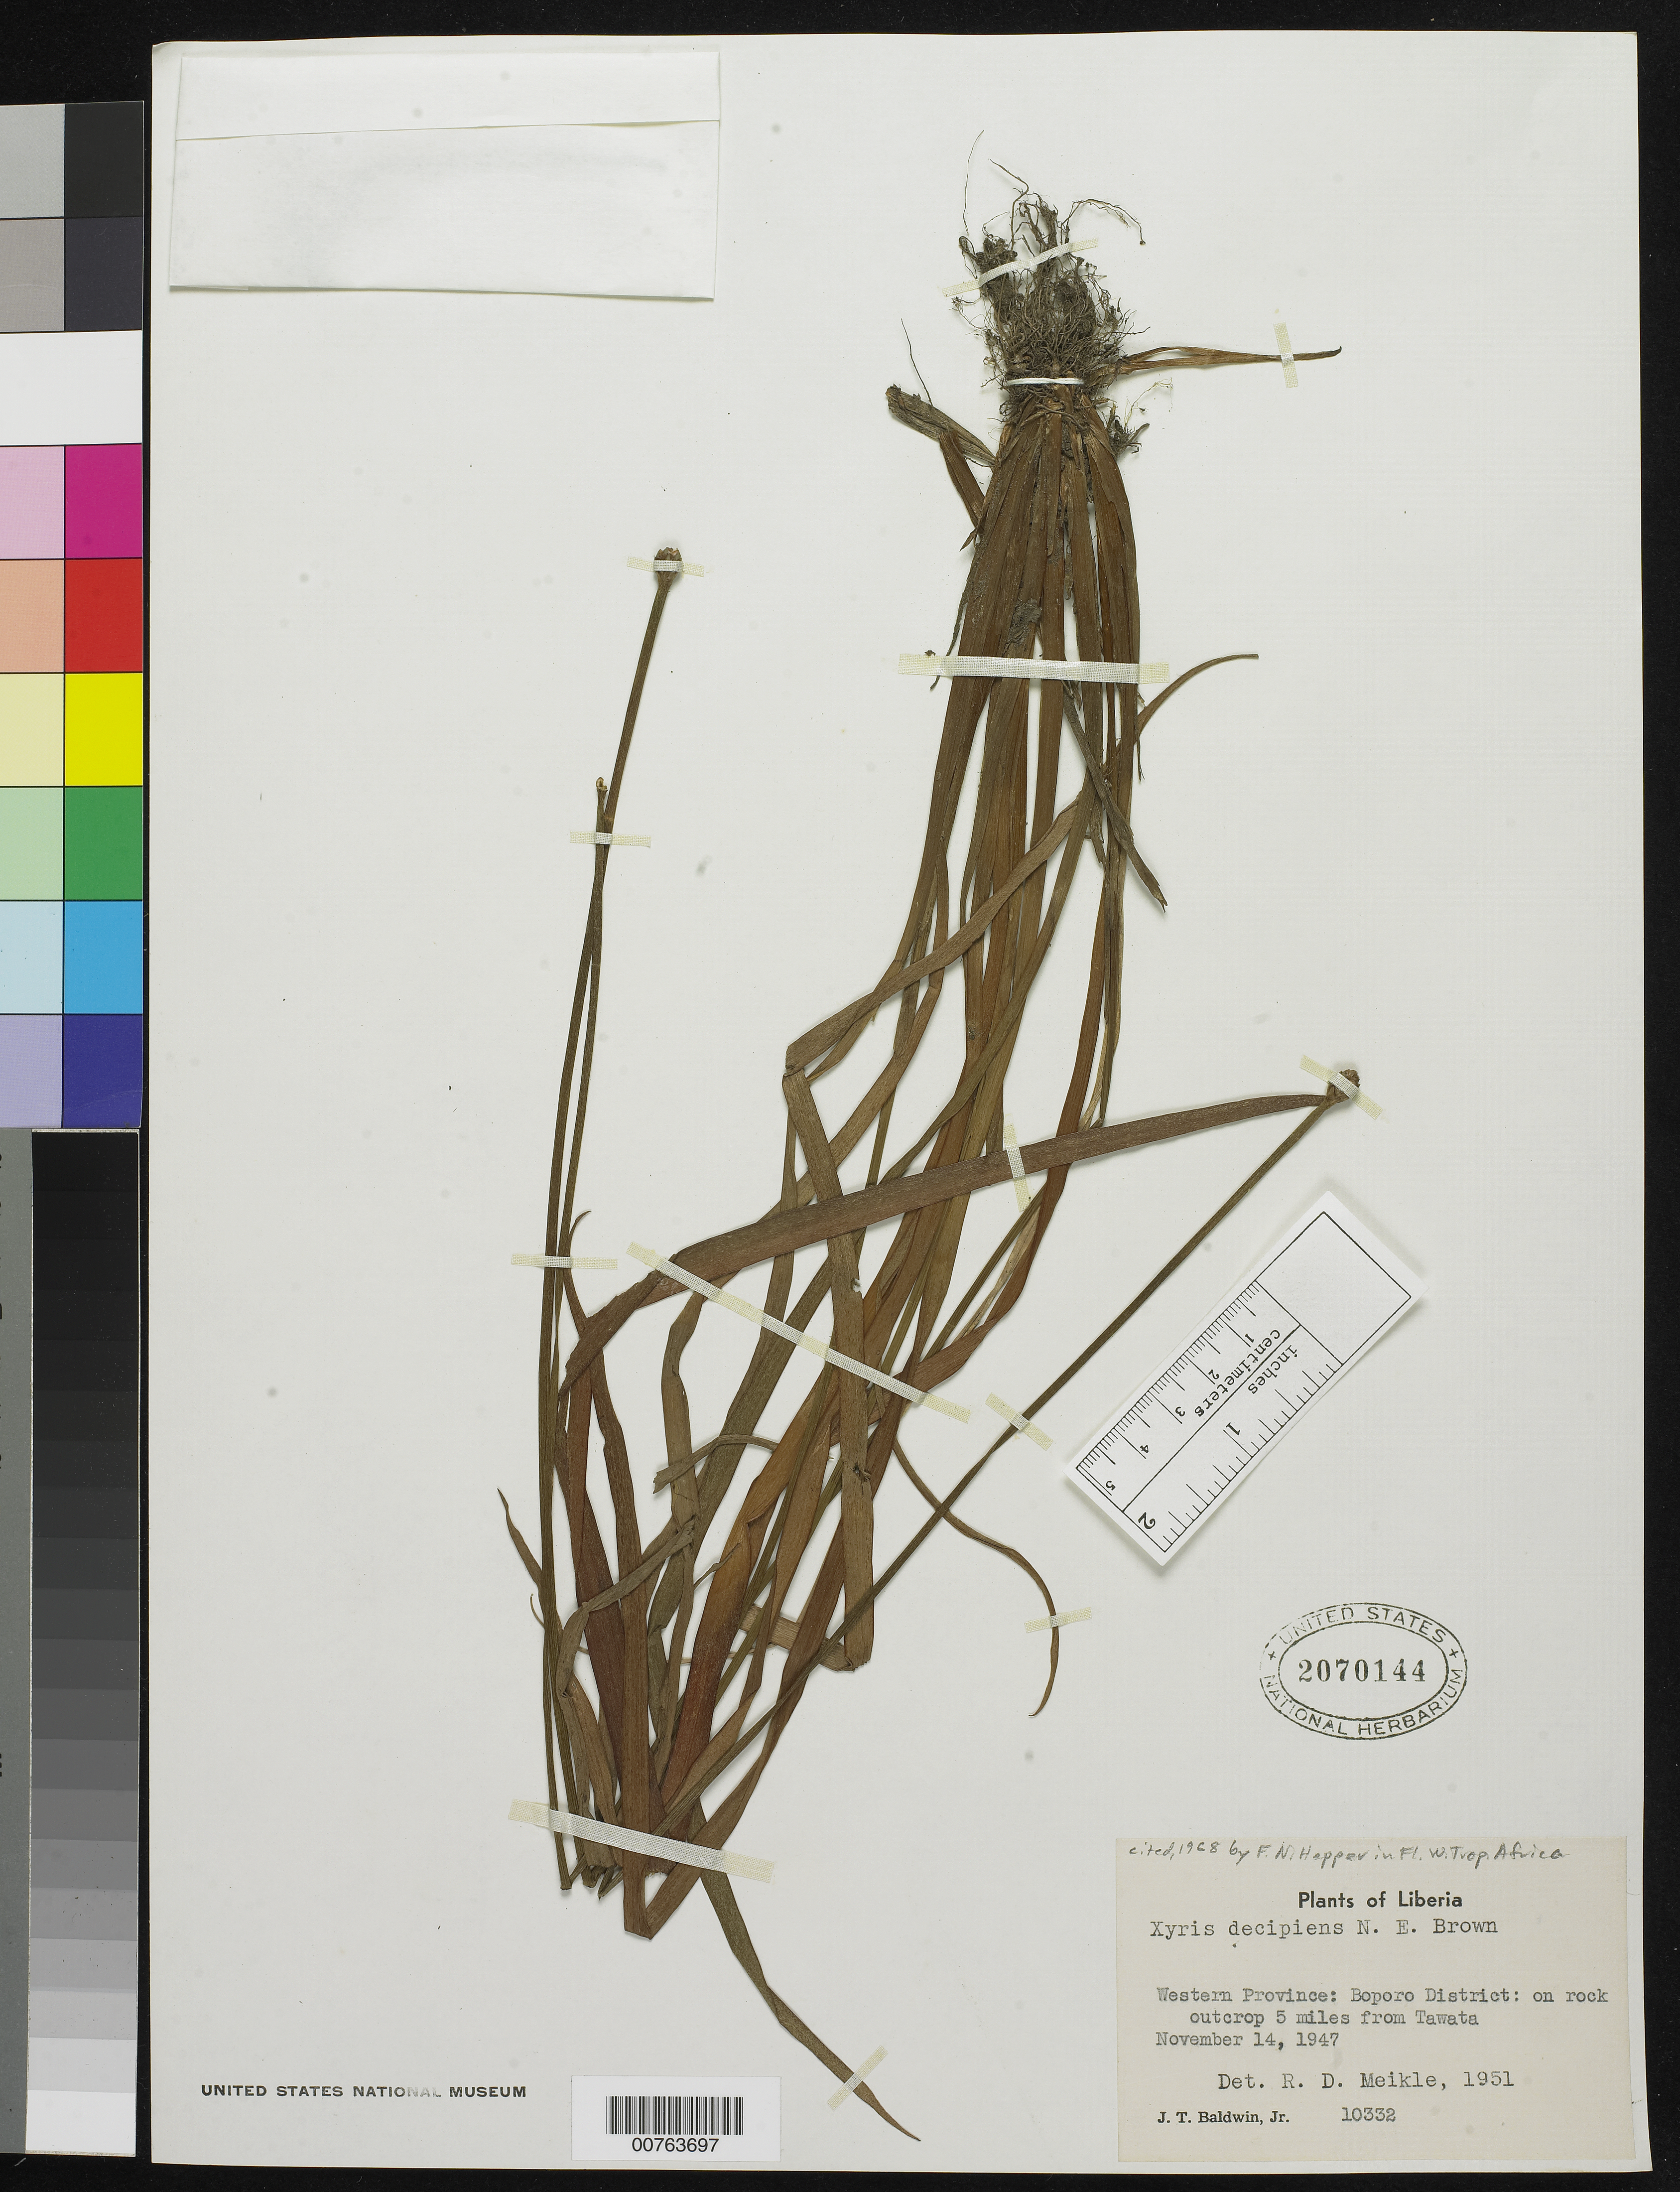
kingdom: Plantae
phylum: Tracheophyta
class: Liliopsida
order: Poales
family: Xyridaceae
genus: Xyris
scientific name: Xyris decipiens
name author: N.E. Br.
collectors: J. T. Baldwin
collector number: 10332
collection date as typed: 14 Nov 1947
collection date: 1947-11-14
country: Liberia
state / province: Gbarpolu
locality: Western Province: Boporo District, 5 miles from Tawata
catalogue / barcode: US 2070144